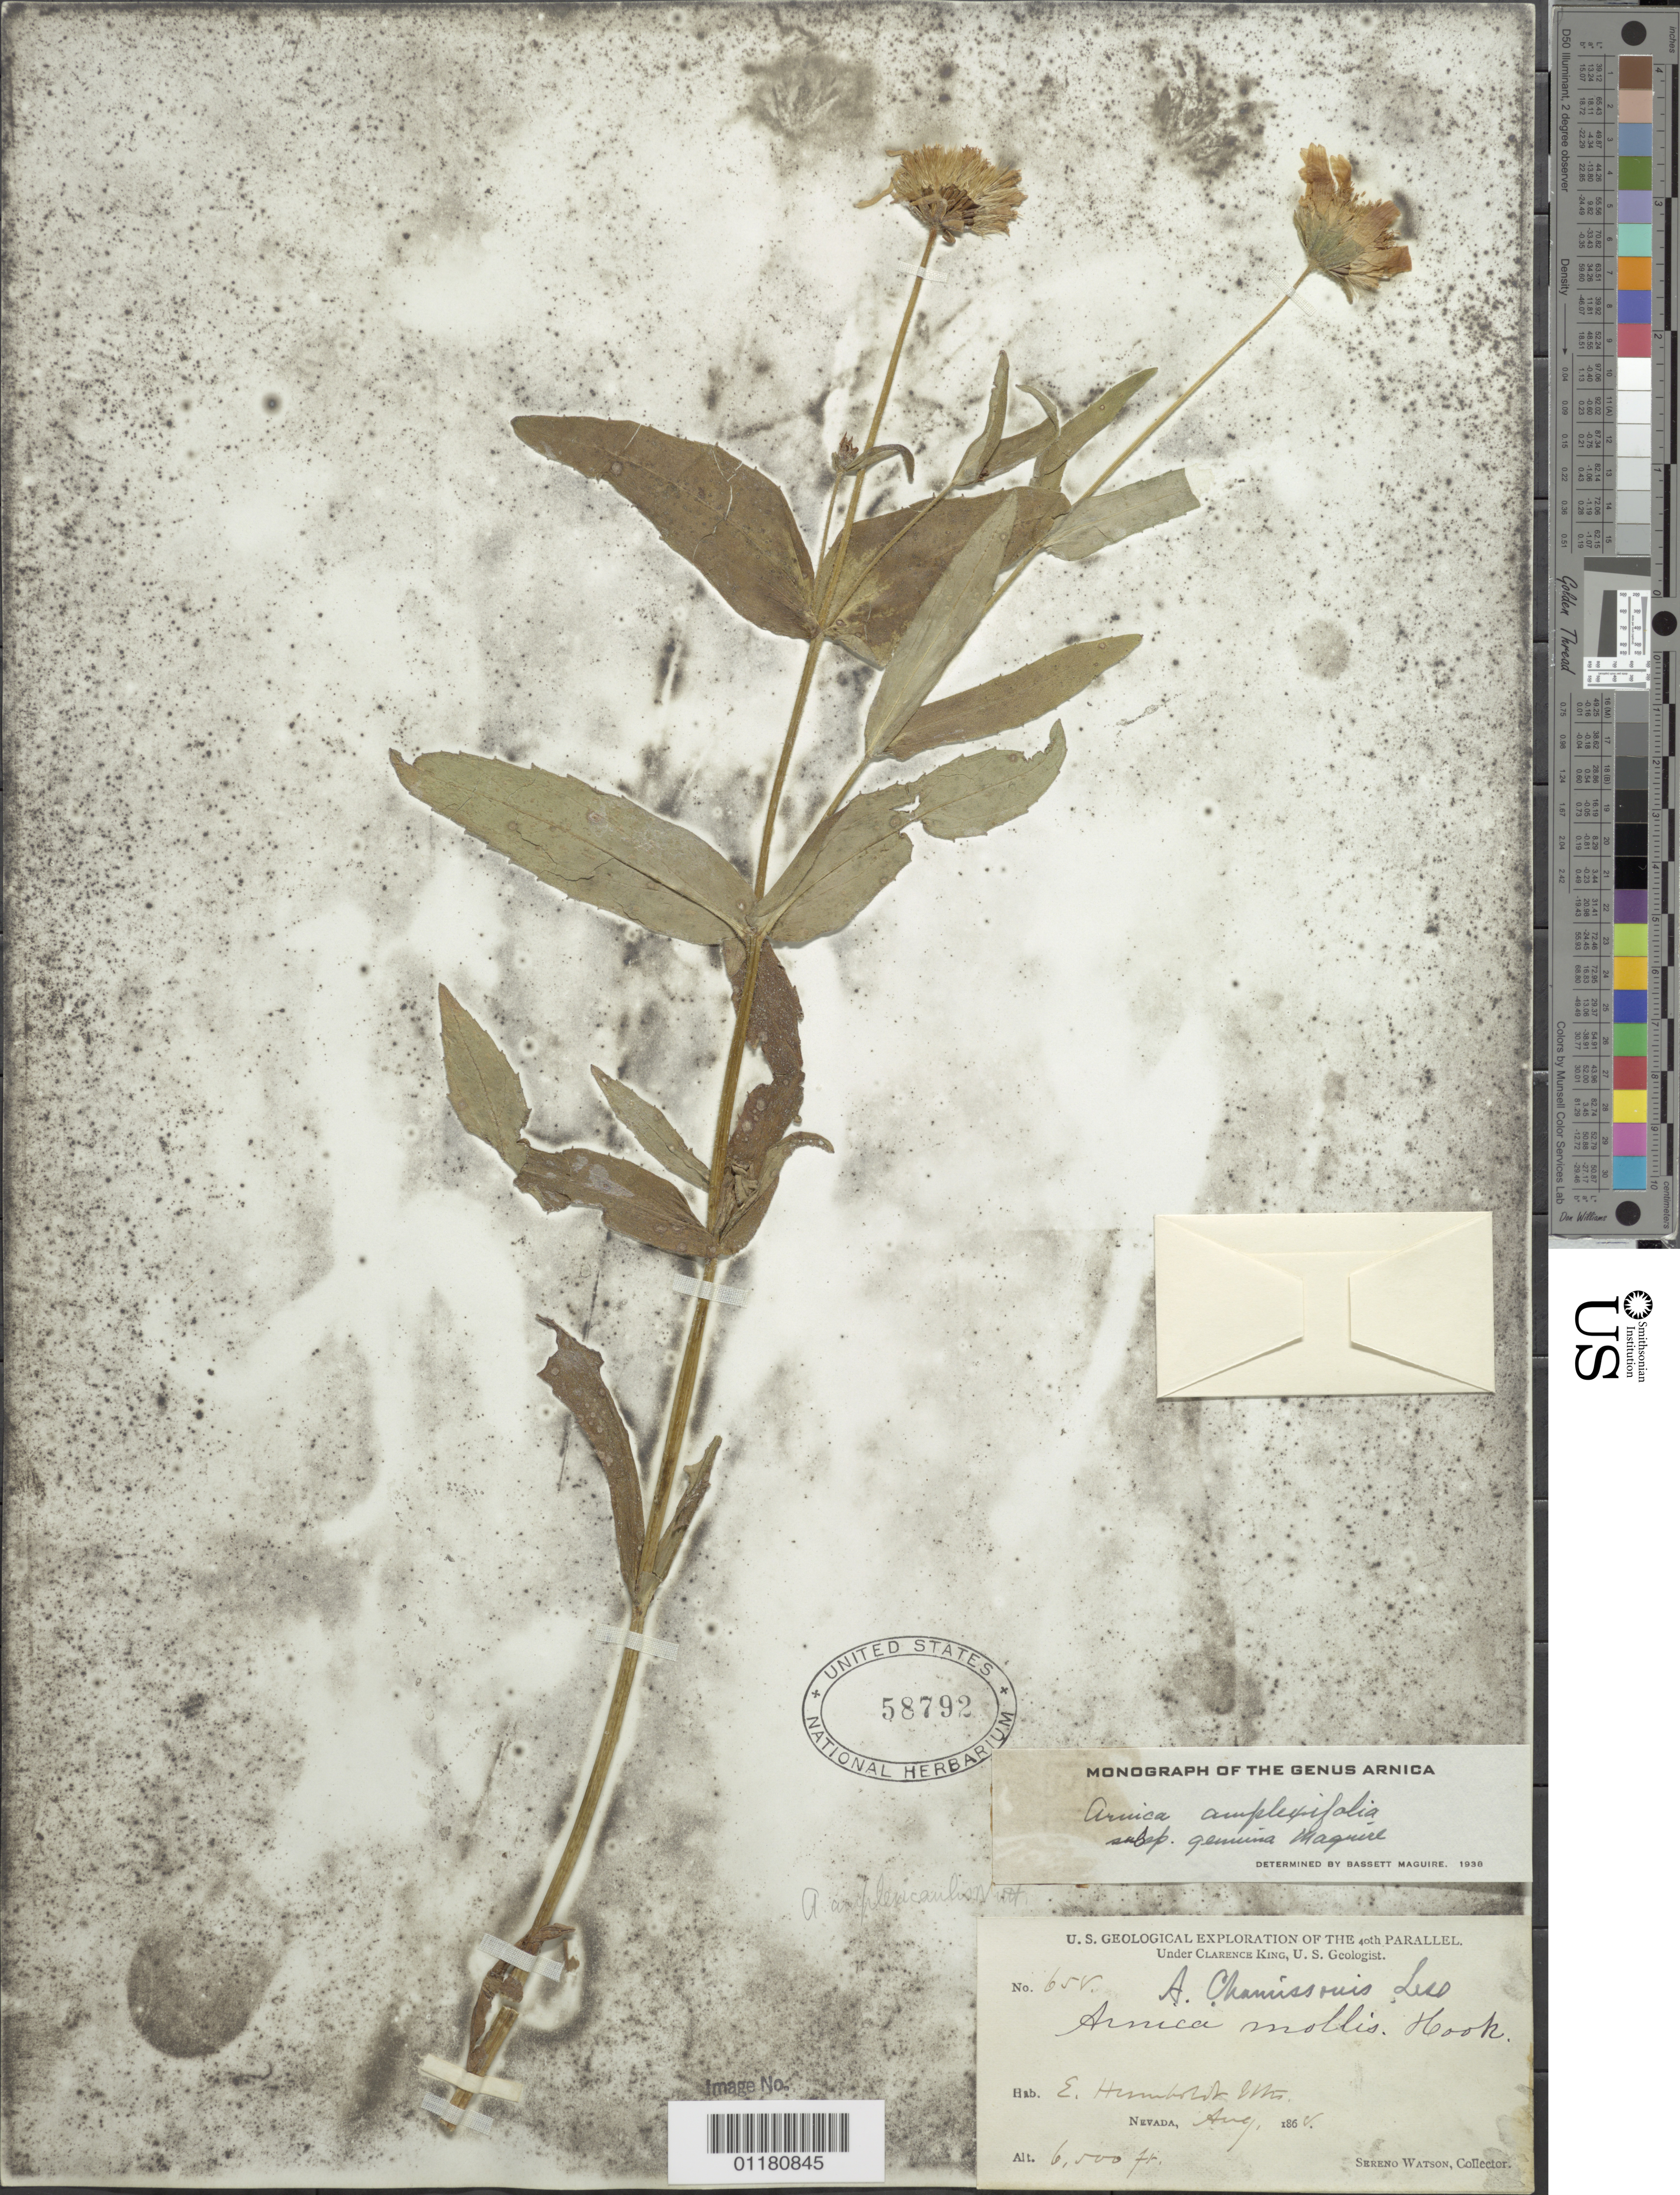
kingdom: Plantae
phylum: Tracheophyta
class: Magnoliopsida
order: Asterales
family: Asteraceae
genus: Arnica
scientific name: Arnica amplexifolia subsp. genuina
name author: Maguire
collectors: S. Watson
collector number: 658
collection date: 1868-08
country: United States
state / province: Nevada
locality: E. Humboldt Mts.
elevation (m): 1981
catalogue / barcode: US 58792